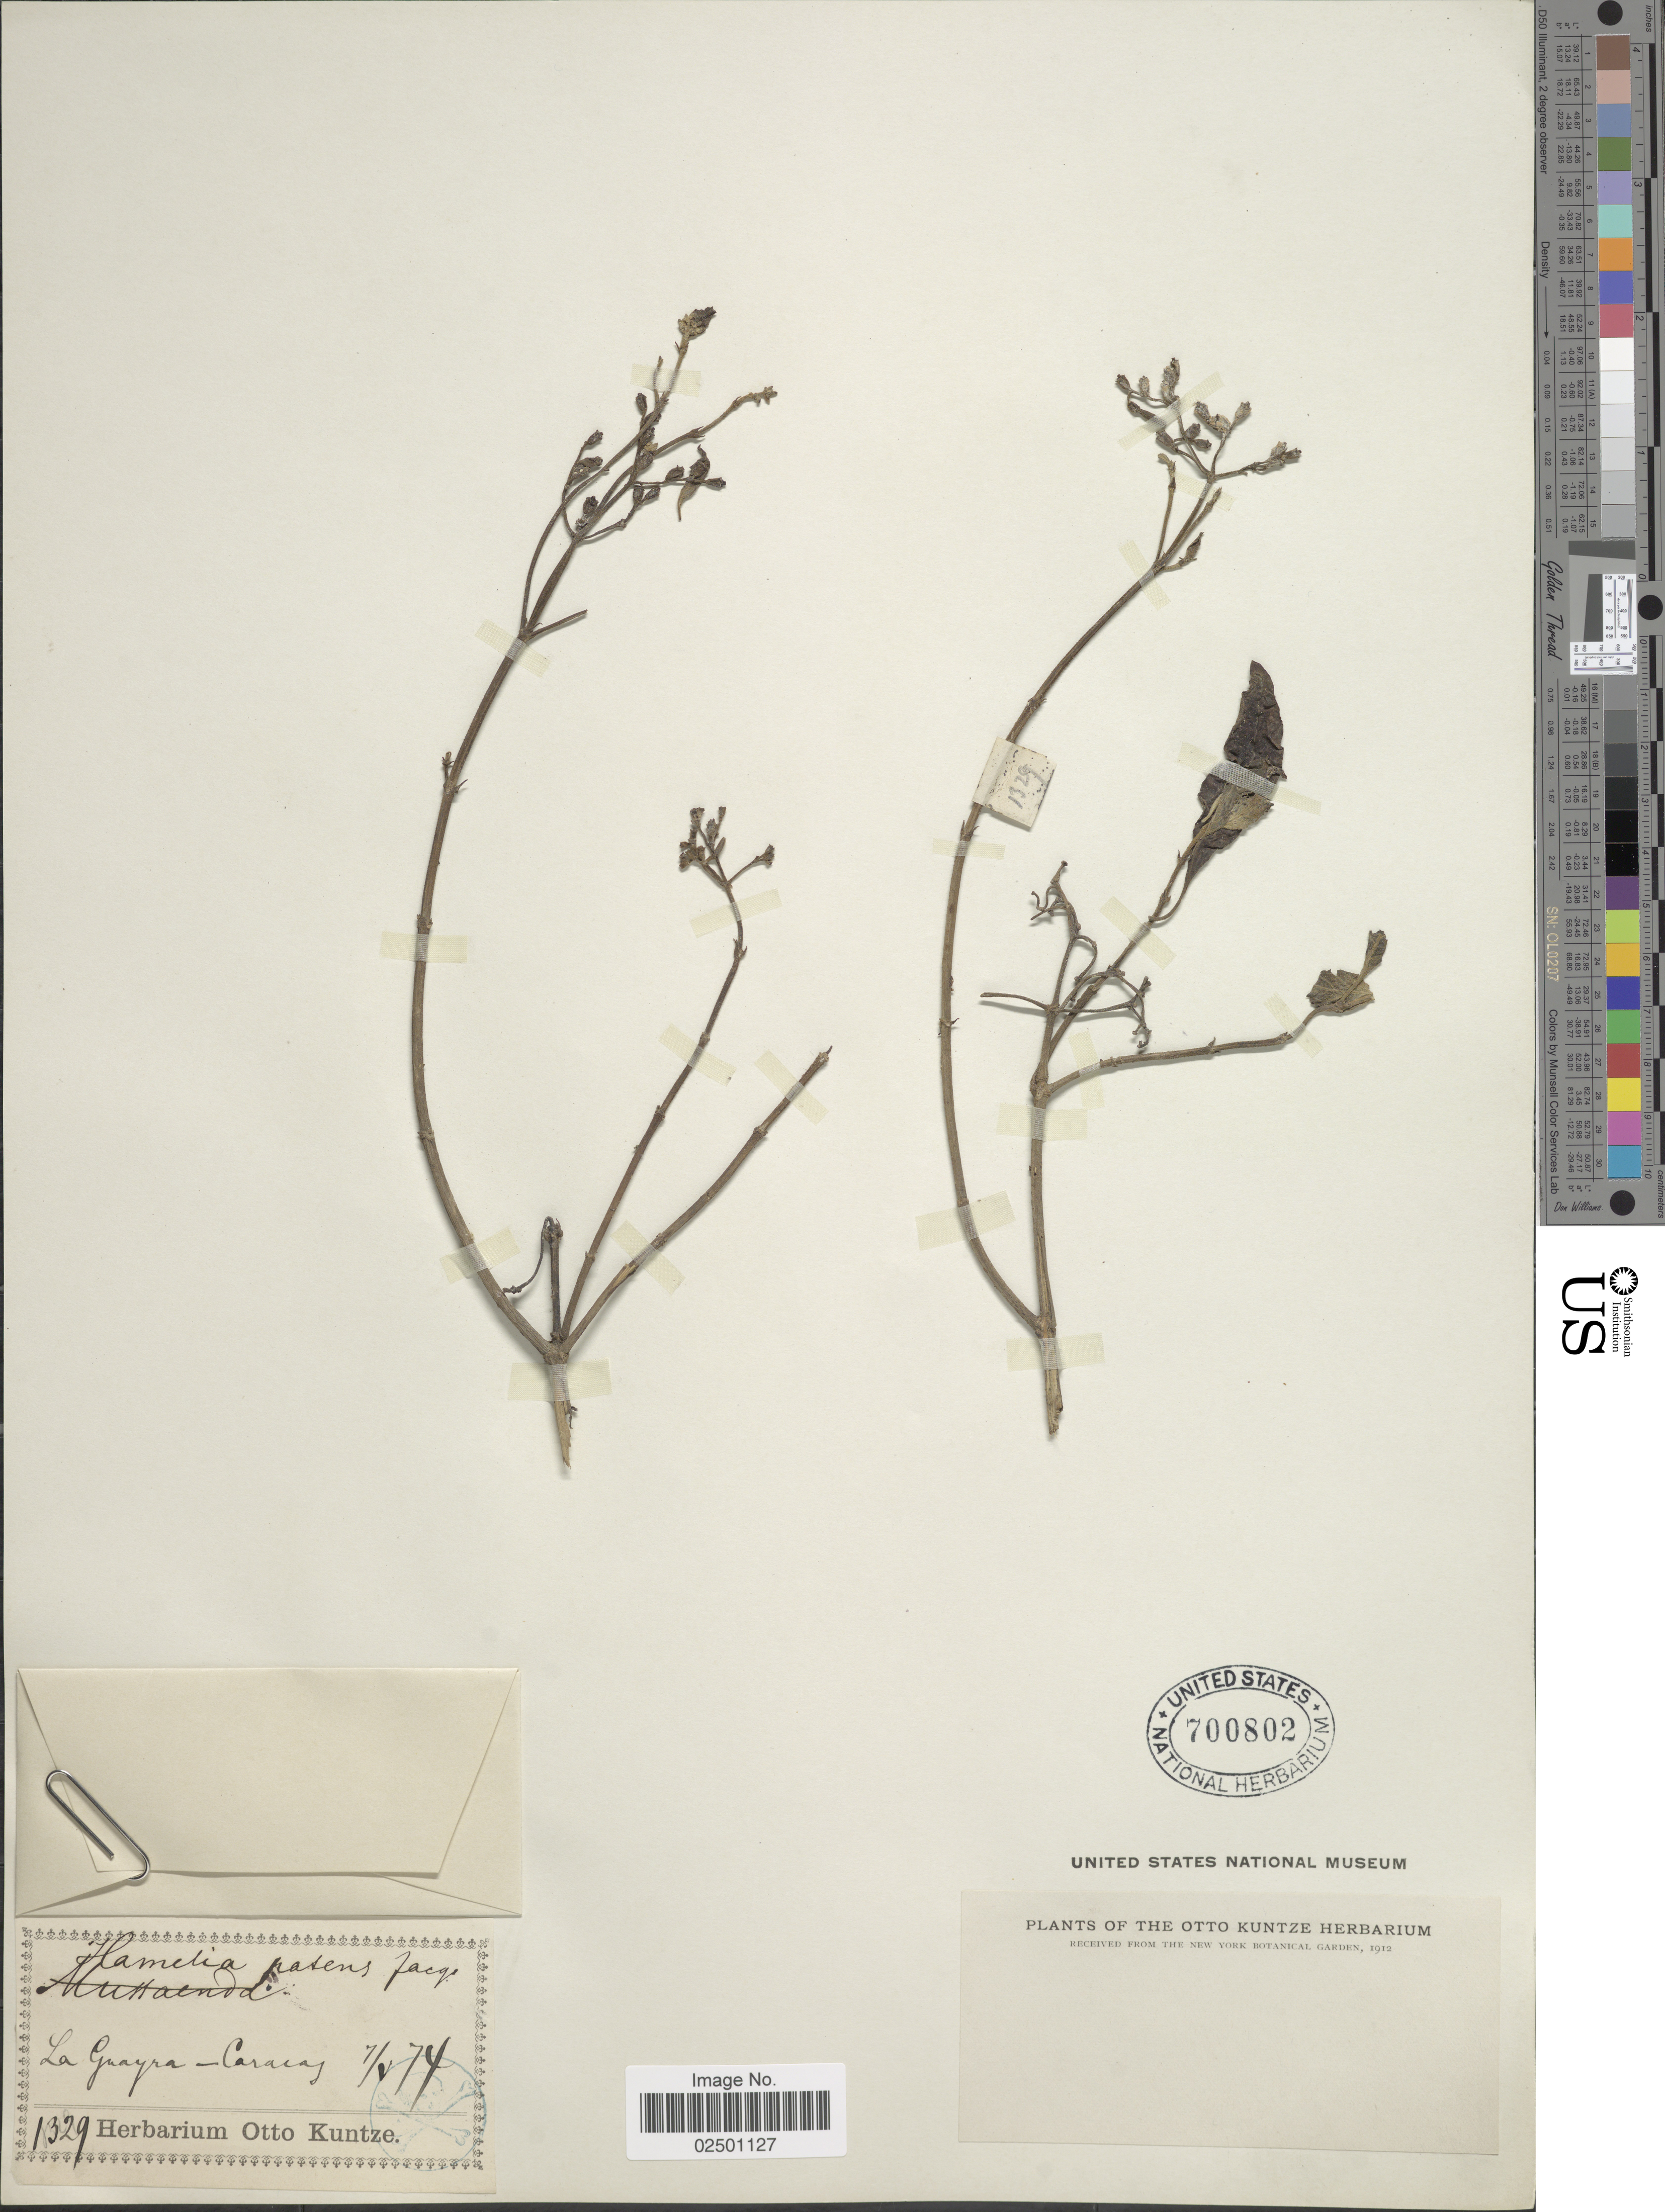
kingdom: Plantae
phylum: Tracheophyta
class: Magnoliopsida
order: Gentianales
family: Rubiaceae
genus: Hamelia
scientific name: Hamelia patens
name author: Jacq.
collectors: ex herb. Otto Kuntze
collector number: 1329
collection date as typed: Transcribed d/m/y: 7/2/74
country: Venezuela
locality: La Guayra - Caracas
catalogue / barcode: US 700802